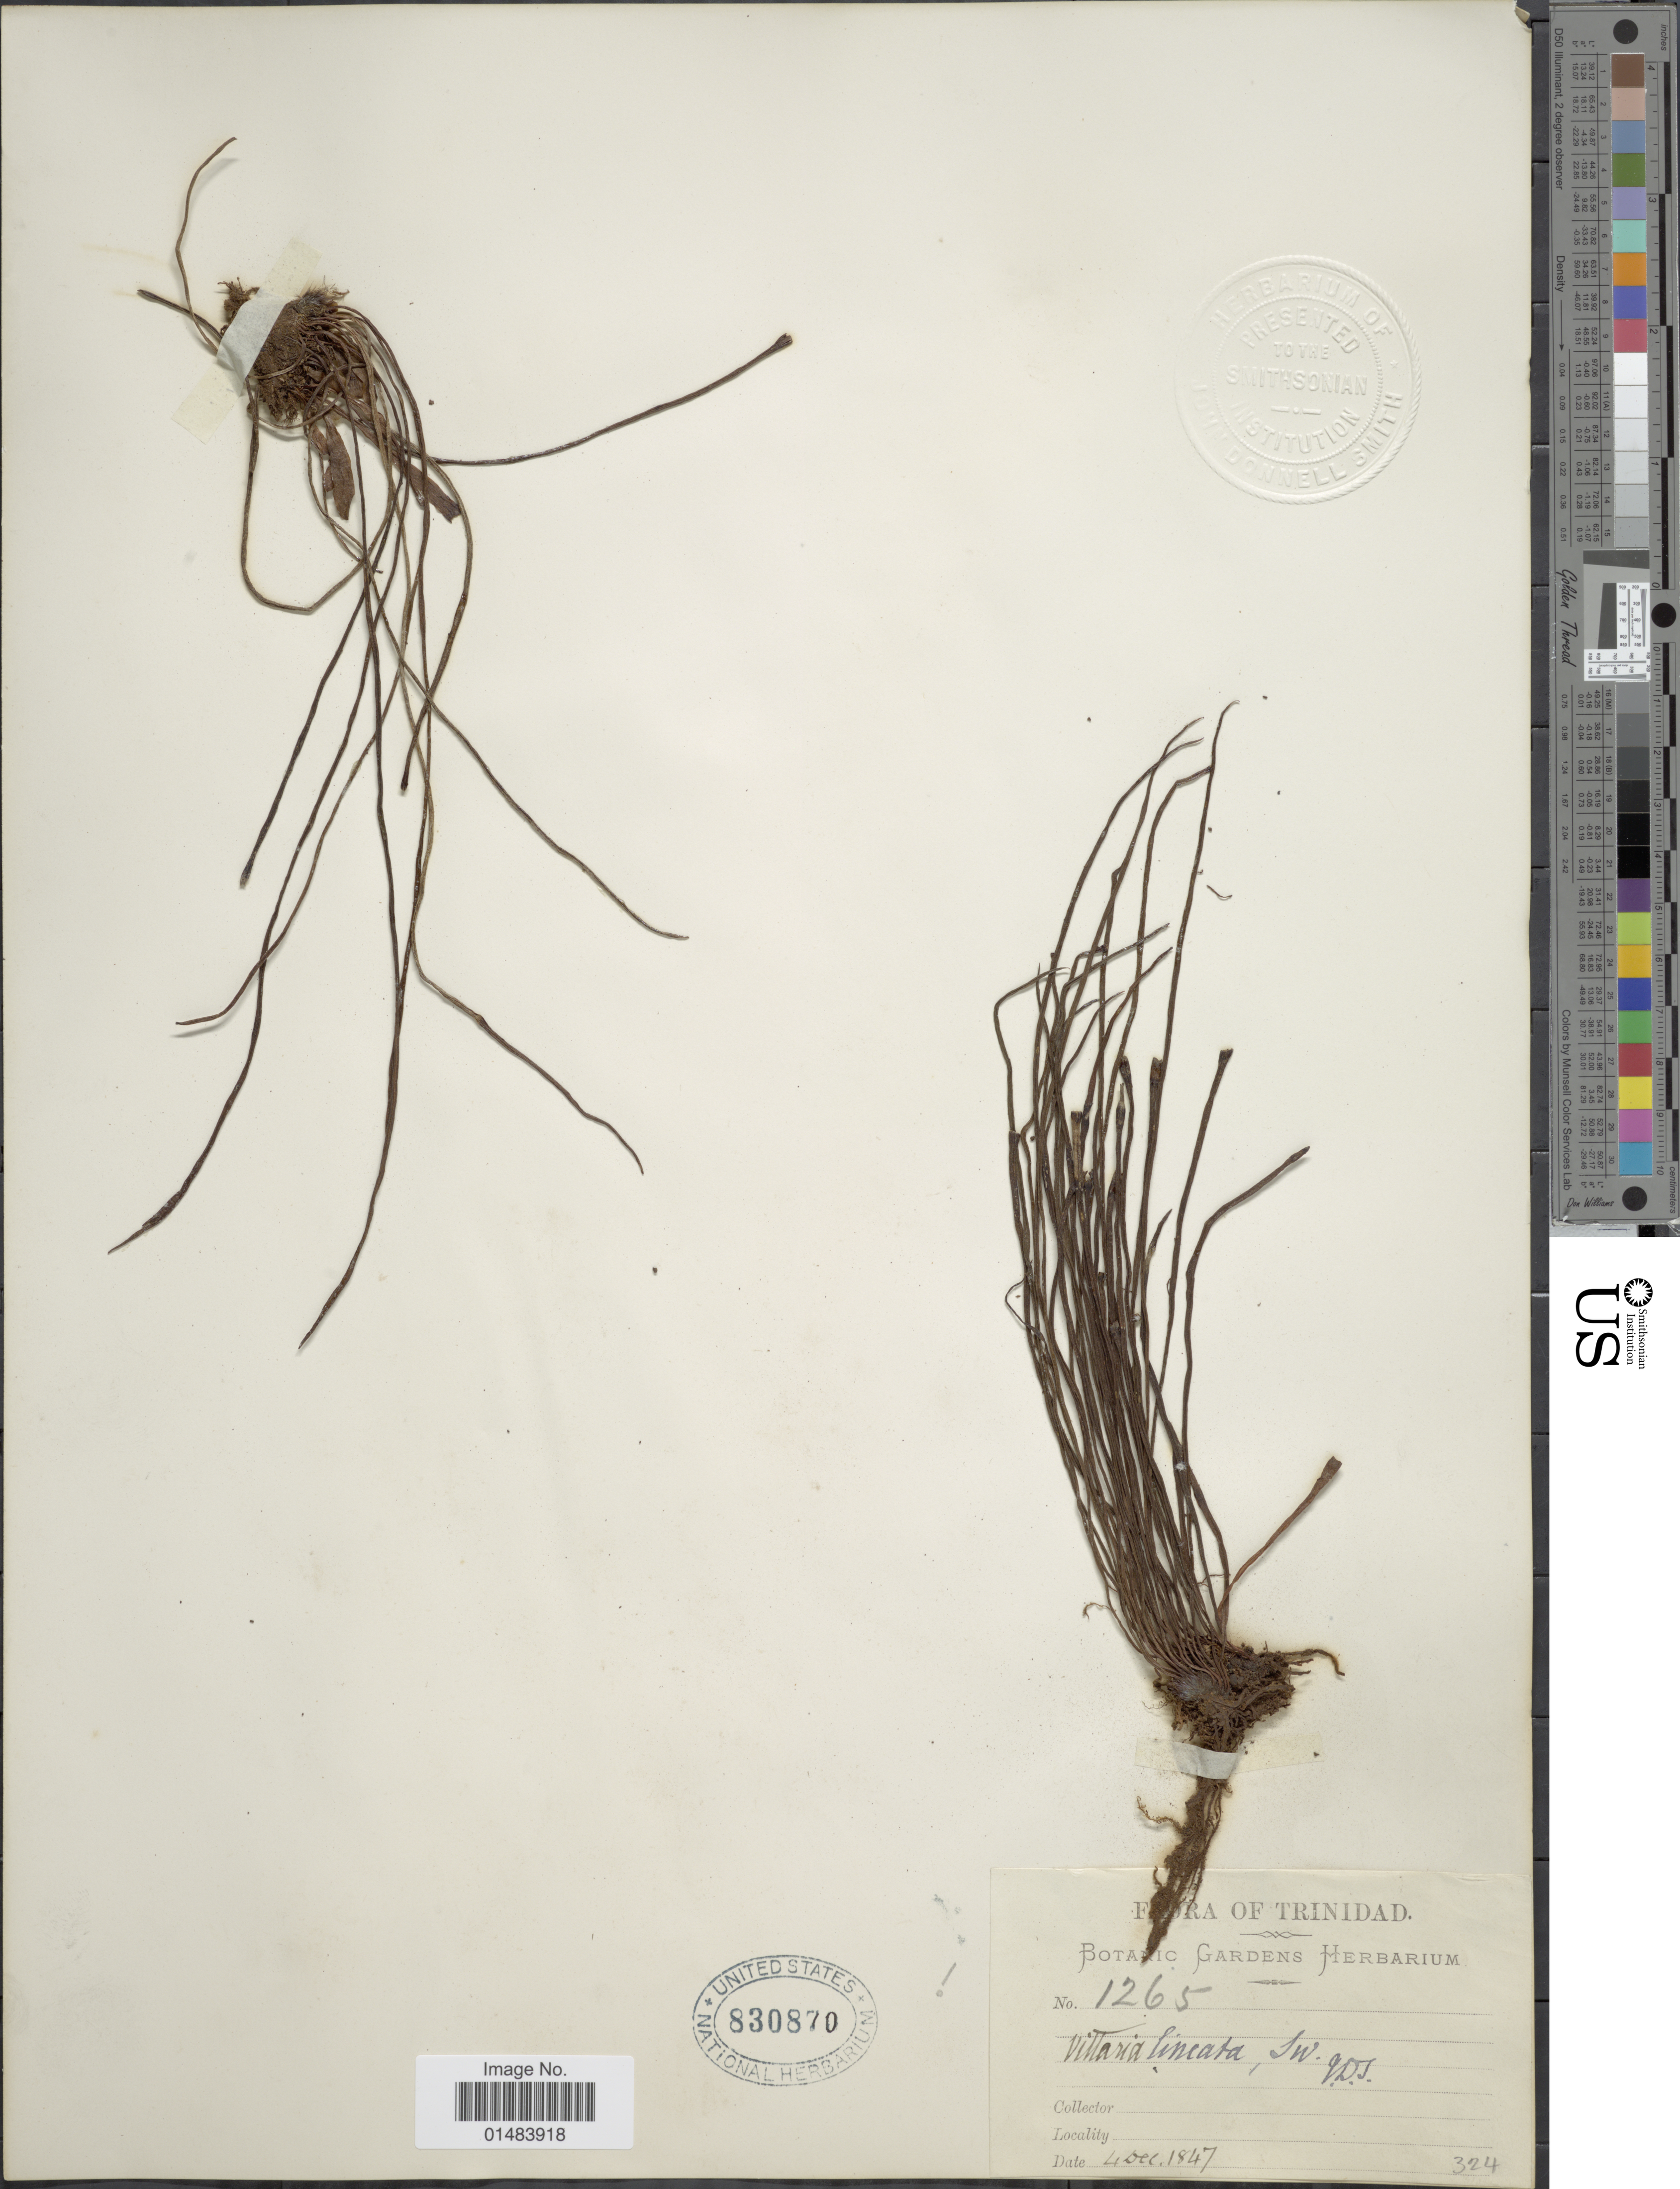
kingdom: Plantae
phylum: Tracheophyta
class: Polypodiopsida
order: Polypodiales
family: Pteridaceae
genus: Vittaria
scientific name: Vittaria lineata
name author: (L.) Sm.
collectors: Botanic Gardens Herbarium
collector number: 1265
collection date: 1847-12-04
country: Trinidad and Tobago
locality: Trinidad.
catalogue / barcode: US 830870